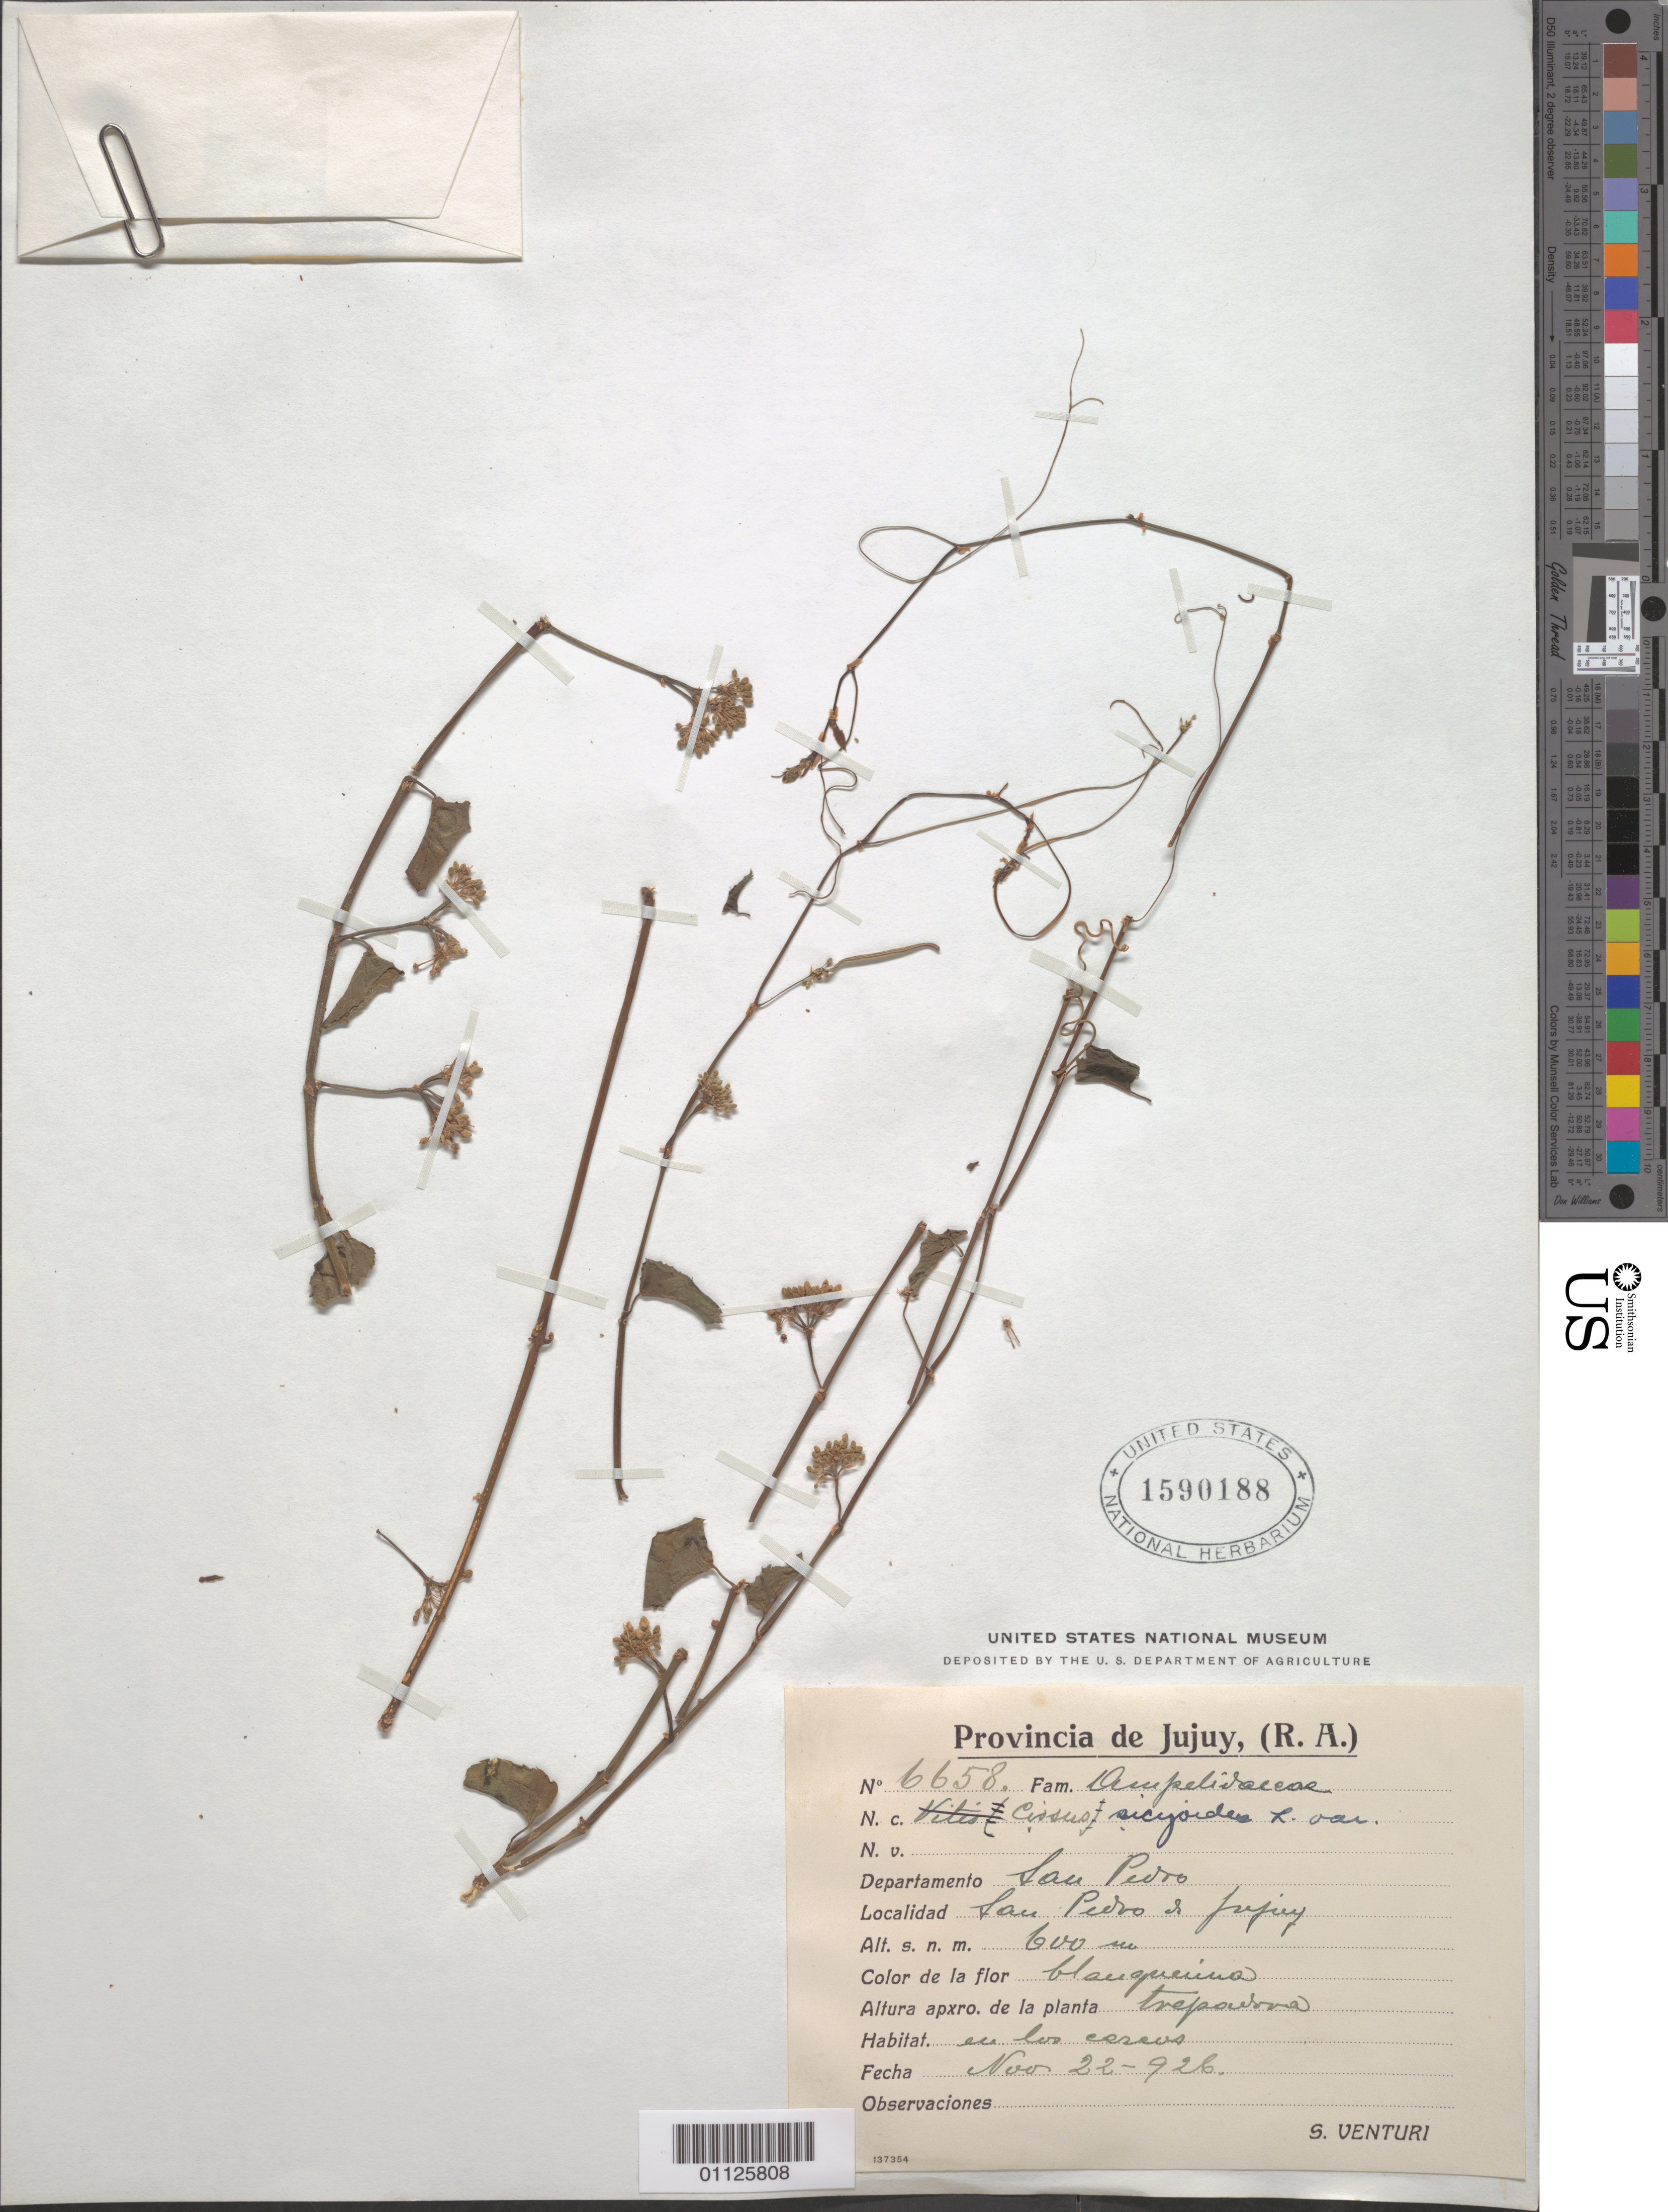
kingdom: Plantae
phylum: Tracheophyta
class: Magnoliopsida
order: Vitales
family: Vitaceae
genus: Cissus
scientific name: Cissus verticillata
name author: (L.) Nicolson & C.E. Jarvis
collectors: S. Venturi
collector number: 6658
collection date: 1926-11-22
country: Argentina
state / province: Jujuy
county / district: San Pedro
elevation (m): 600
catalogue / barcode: US 1590188